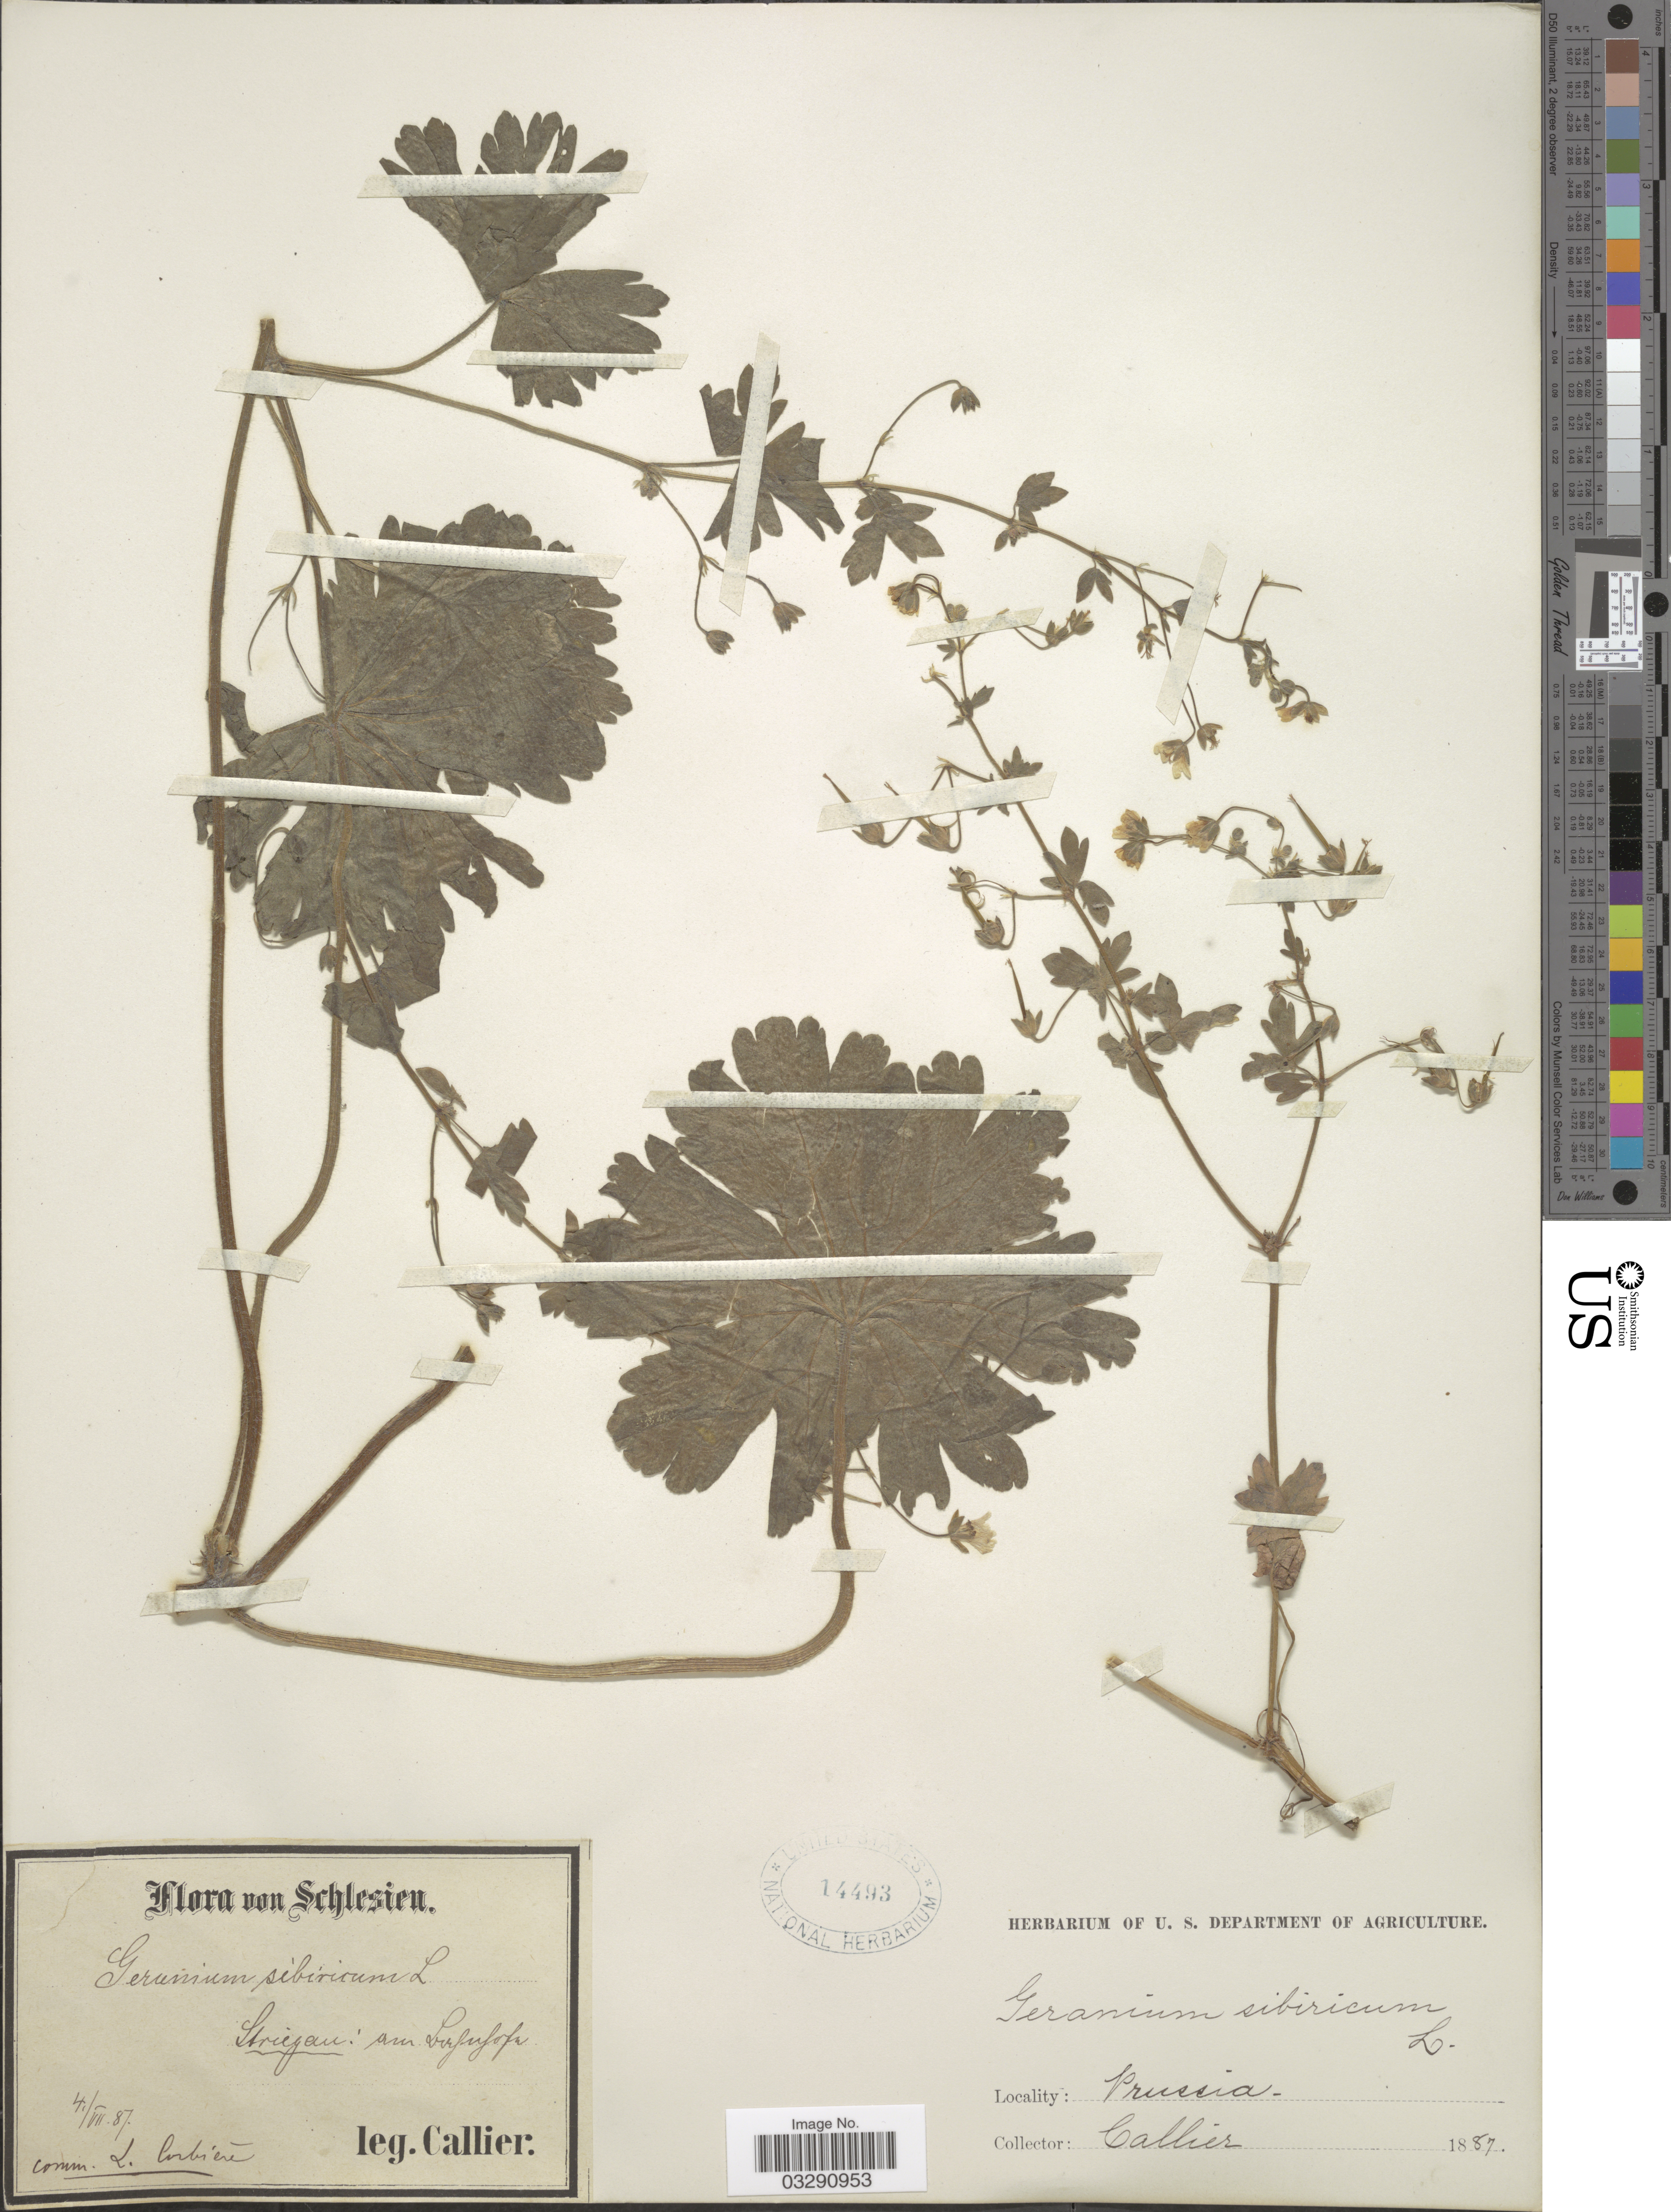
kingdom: Plantae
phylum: Tracheophyta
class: Magnoliopsida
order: Geraniales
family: Geraniaceae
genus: Geranium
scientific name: Geranium sibiricum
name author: L.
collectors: -- Callier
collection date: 1887-07-04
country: Poland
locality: Prussia, Schlesien, Striegau: am [illegible text].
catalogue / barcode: US 14493